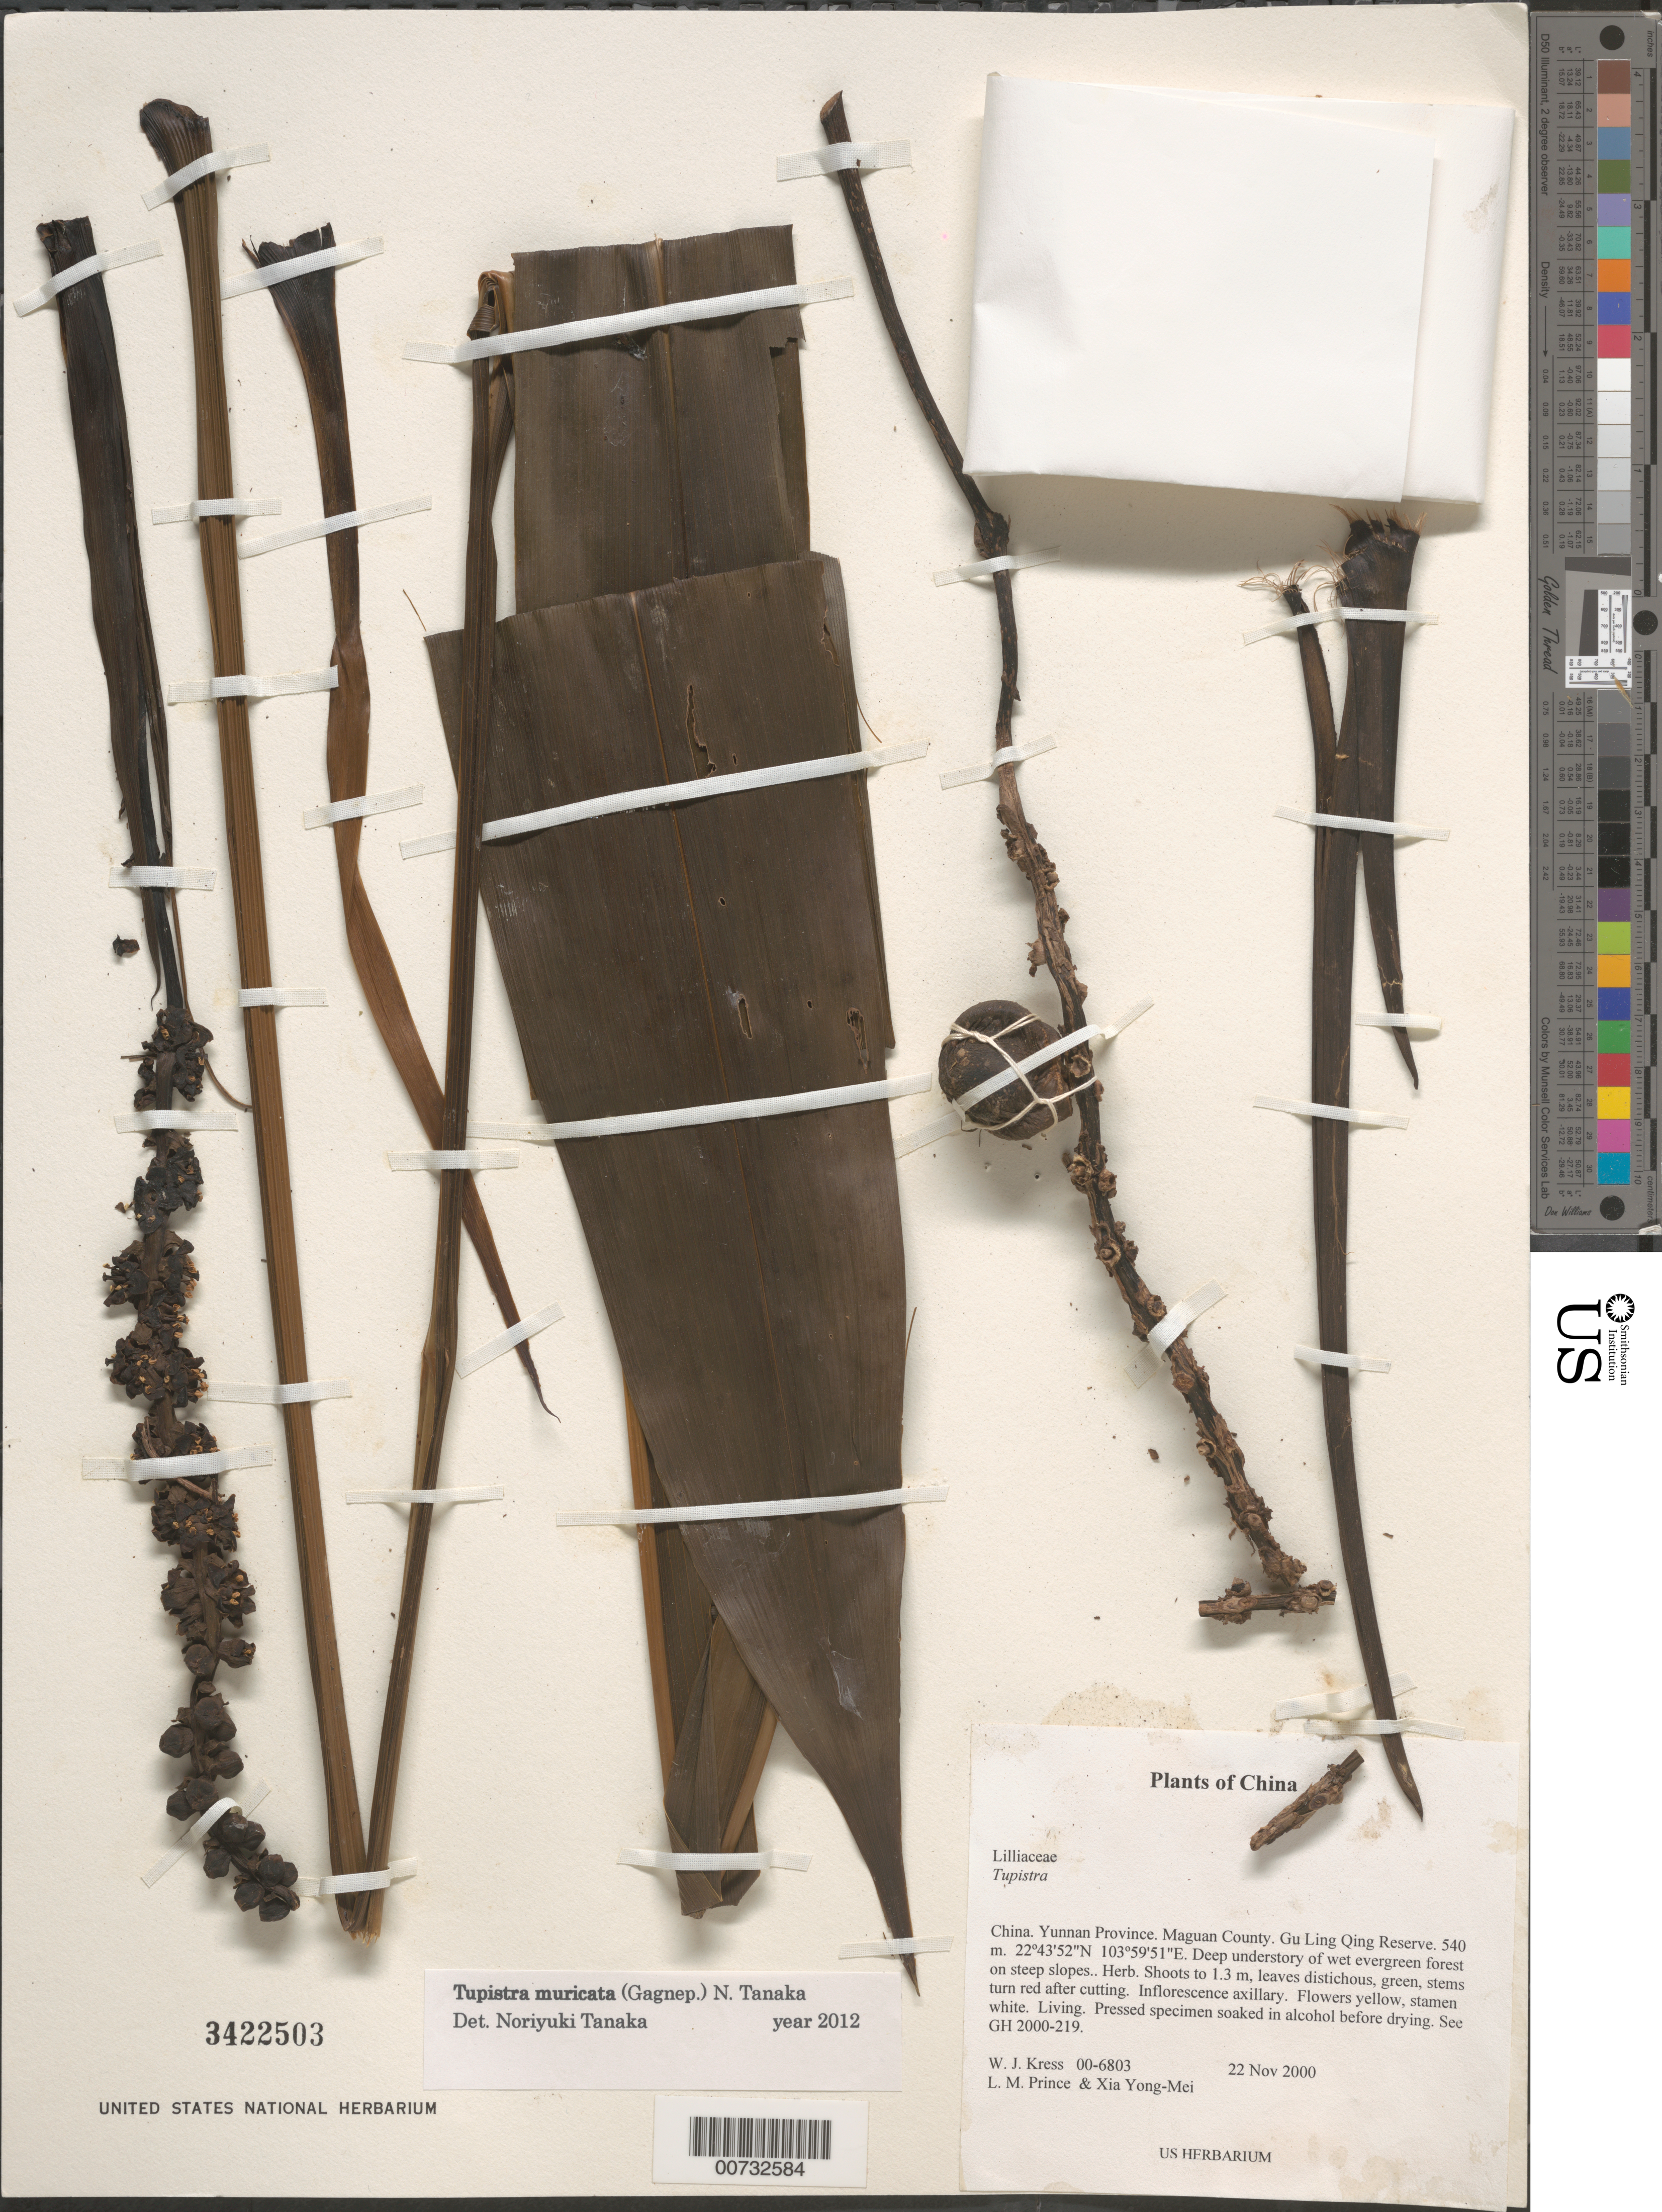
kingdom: Plantae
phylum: Tracheophyta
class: Liliopsida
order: Asparagales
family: Asparagaceae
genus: Tupistra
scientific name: Tupistra muricata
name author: (Gagnep.) N. Tanaka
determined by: Tanaka, N., Makino Botanical Garden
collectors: W. J. Kress, L. M. Prince & Y. M. Xia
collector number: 00-6803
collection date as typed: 22-NOV-2000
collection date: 2000-11-22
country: China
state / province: Yunnan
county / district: Maguan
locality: Gu Ling Qing Reserve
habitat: Deep understory of wet evergreen forest on steep slopes.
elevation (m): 540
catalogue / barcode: US 3422503